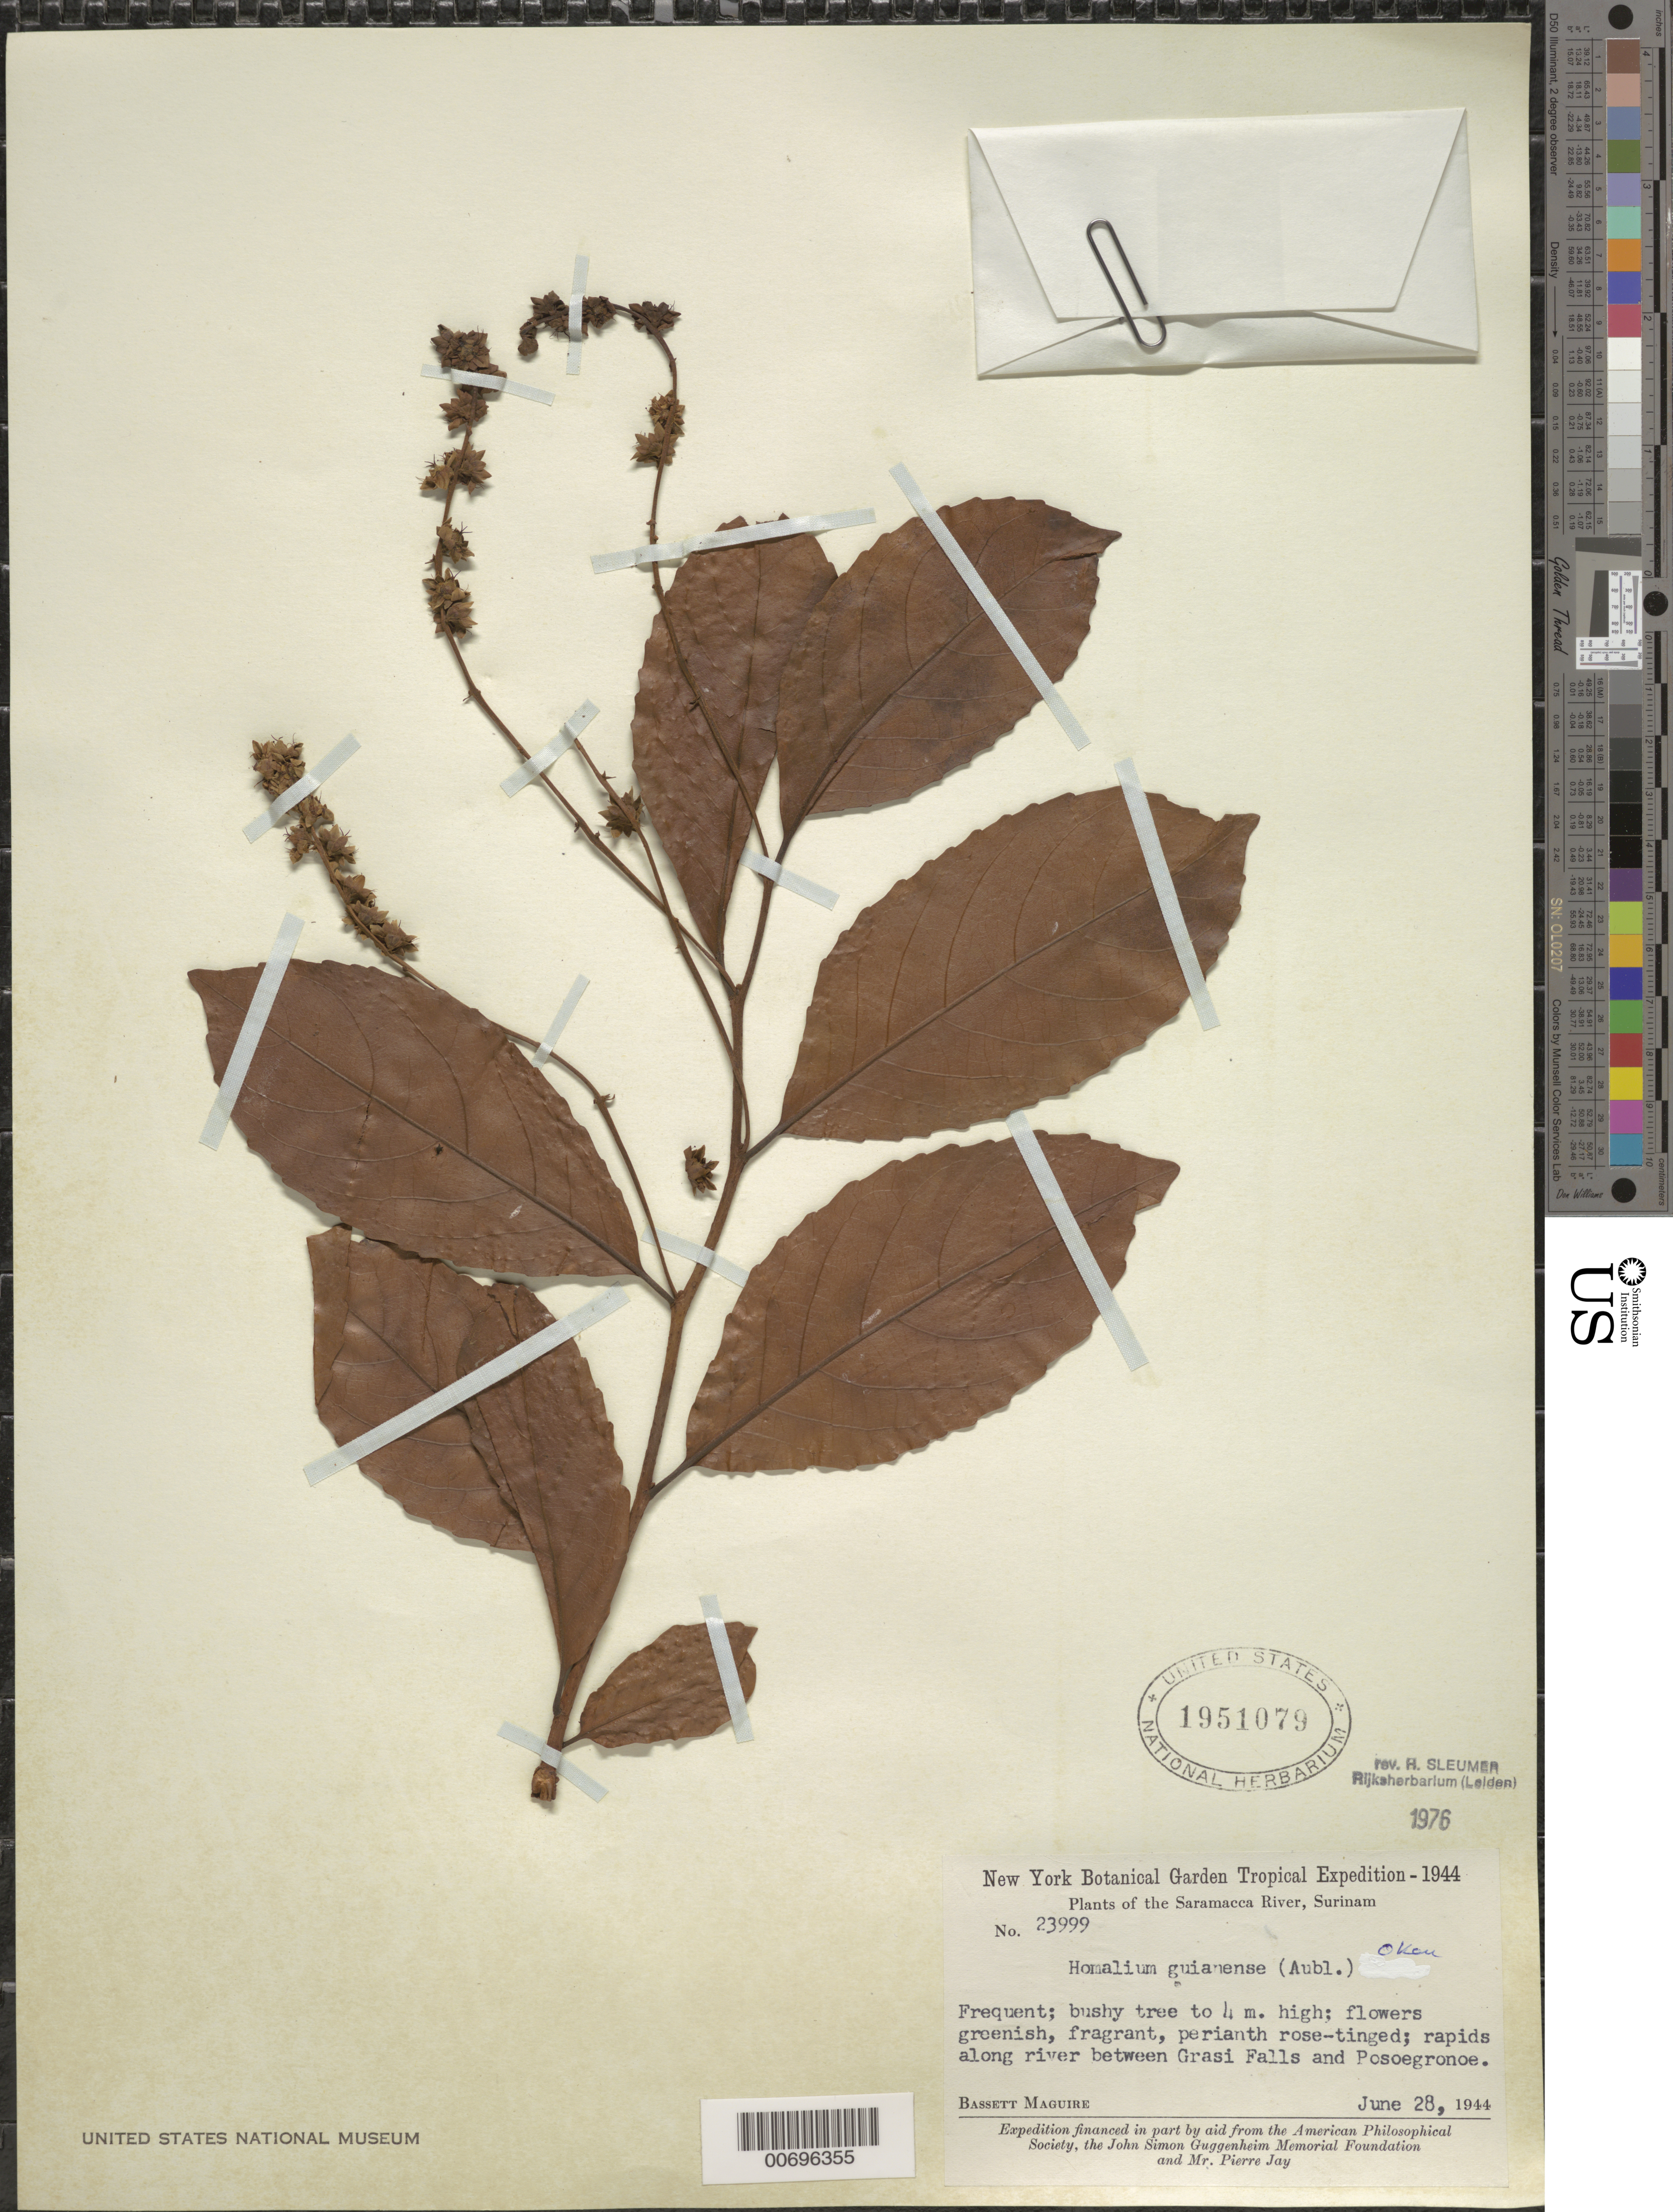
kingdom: Plantae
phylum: Tracheophyta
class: Magnoliopsida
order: Malpighiales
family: Salicaceae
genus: Homalium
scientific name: Homalium guianense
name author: (Aubl.) Oken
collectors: B. Maguire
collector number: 23999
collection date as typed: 28-Jun-44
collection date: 1944-06-28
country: Suriname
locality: Saramacca River, 10 mi. N of Posoegronoe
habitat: Rapids along river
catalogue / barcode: US 1951079